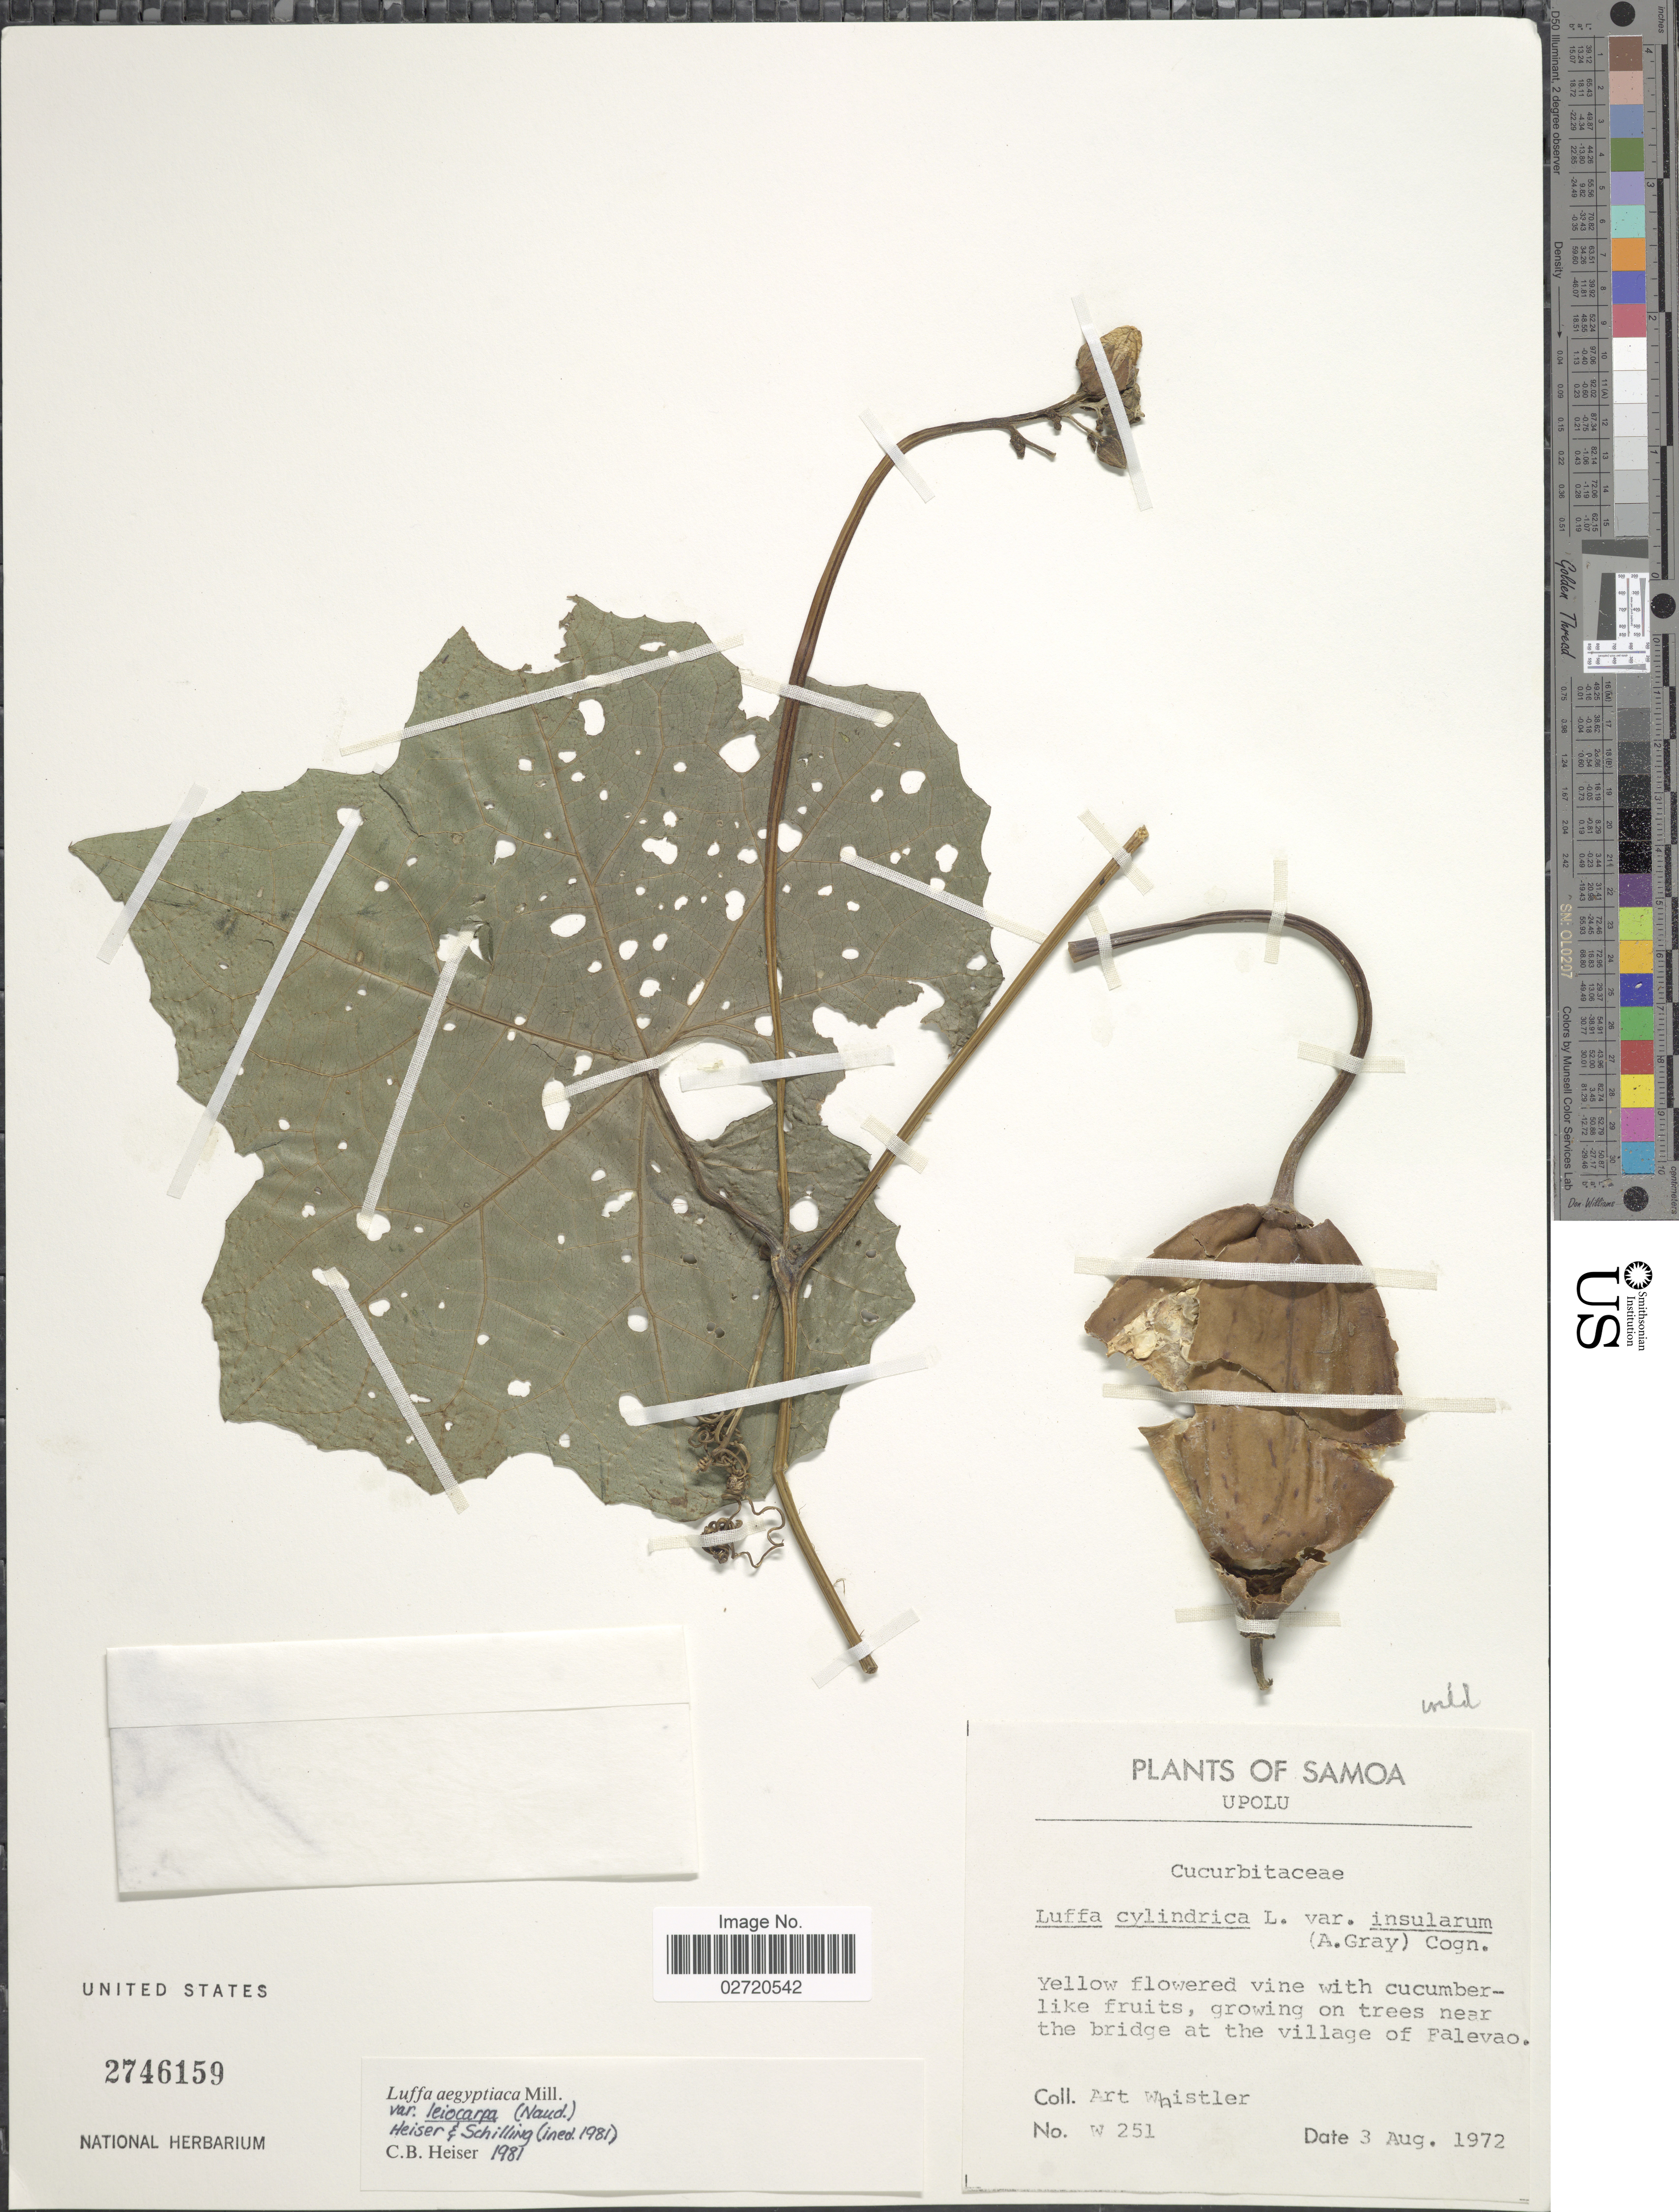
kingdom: Plantae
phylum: Tracheophyta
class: Magnoliopsida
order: Cucurbitales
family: Cucurbitaceae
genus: Luffa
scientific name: Luffa aegyptiaca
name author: Mill.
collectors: A. Whistler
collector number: W 251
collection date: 1972-08-03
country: Samoa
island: Upolu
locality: Samoa. Upolu. Growing on trees near the bridge at the village of Falevao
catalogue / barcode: US 2746159